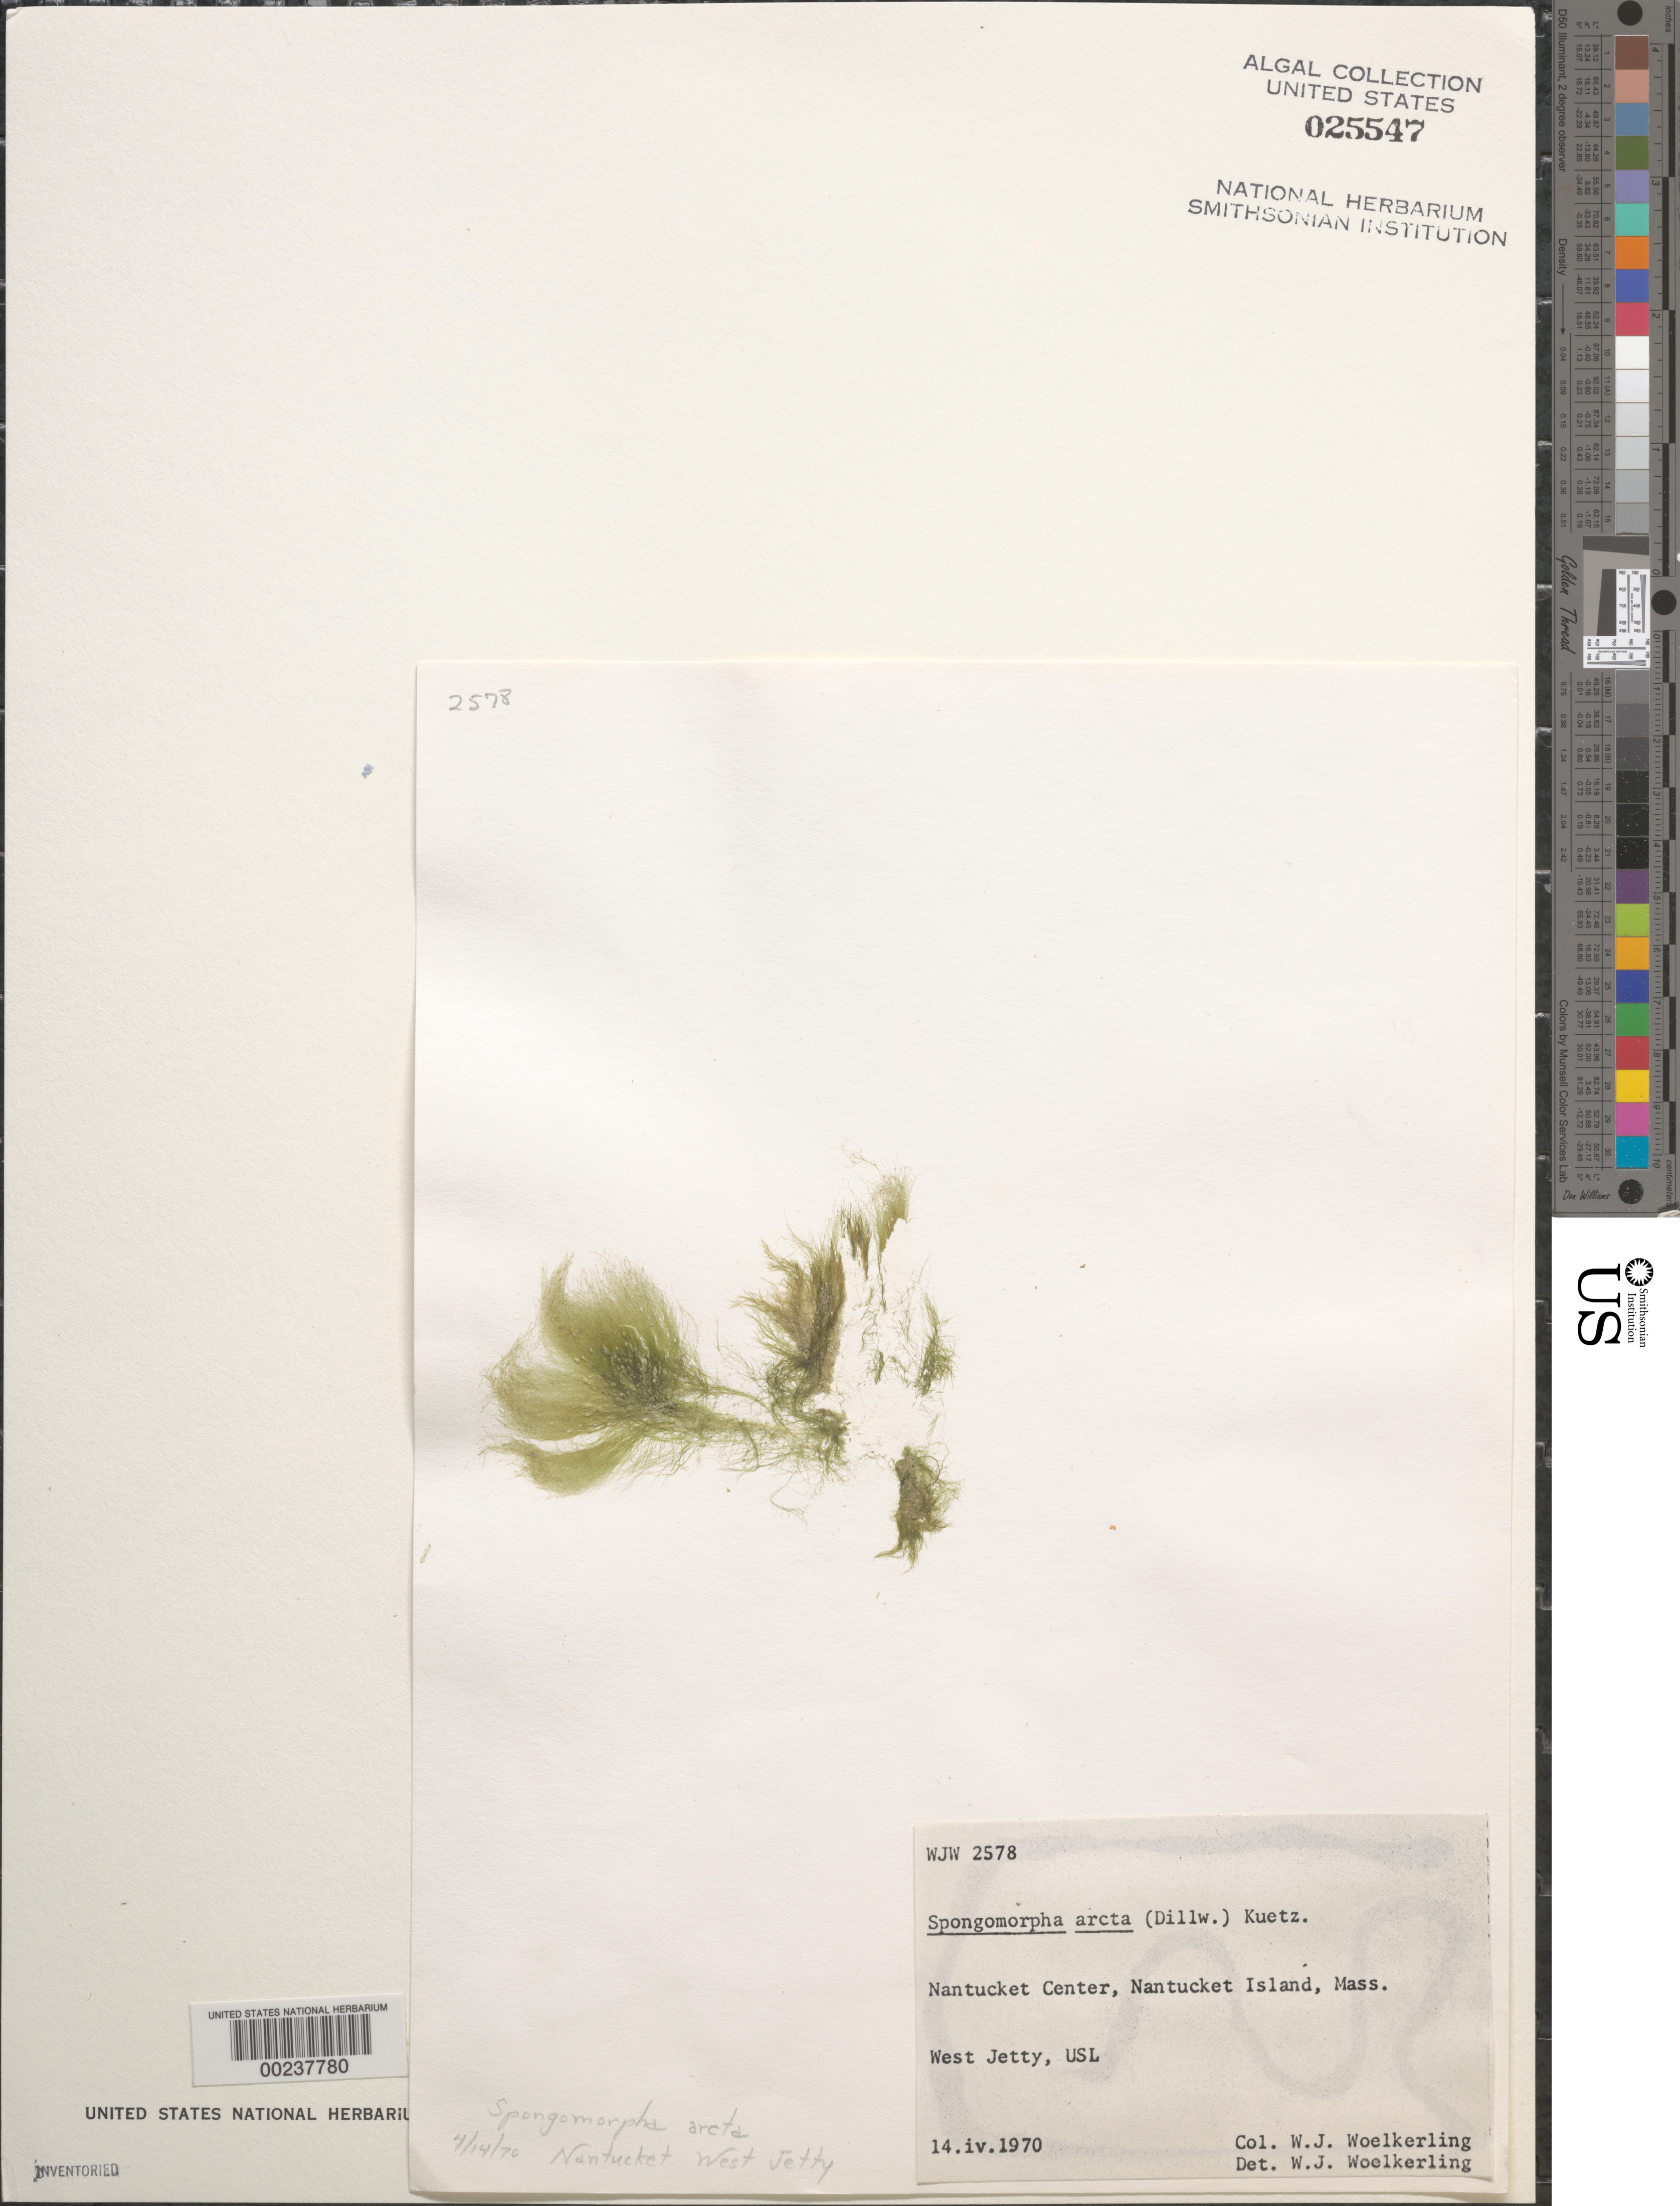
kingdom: Plantae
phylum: Chlorophyta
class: Ulvophyceae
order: Ulotrichales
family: Ulotrichaceae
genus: Acrosiphonia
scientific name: Acrosiphonia arcta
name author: (Dillwyn) Gain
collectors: W. Woelkerling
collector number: WJW 2578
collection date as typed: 14 Apr 1970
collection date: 1970-04-14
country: United States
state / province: Massachusetts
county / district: Nantucket County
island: Nantucket Island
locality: Nantucket Center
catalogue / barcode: US 25547